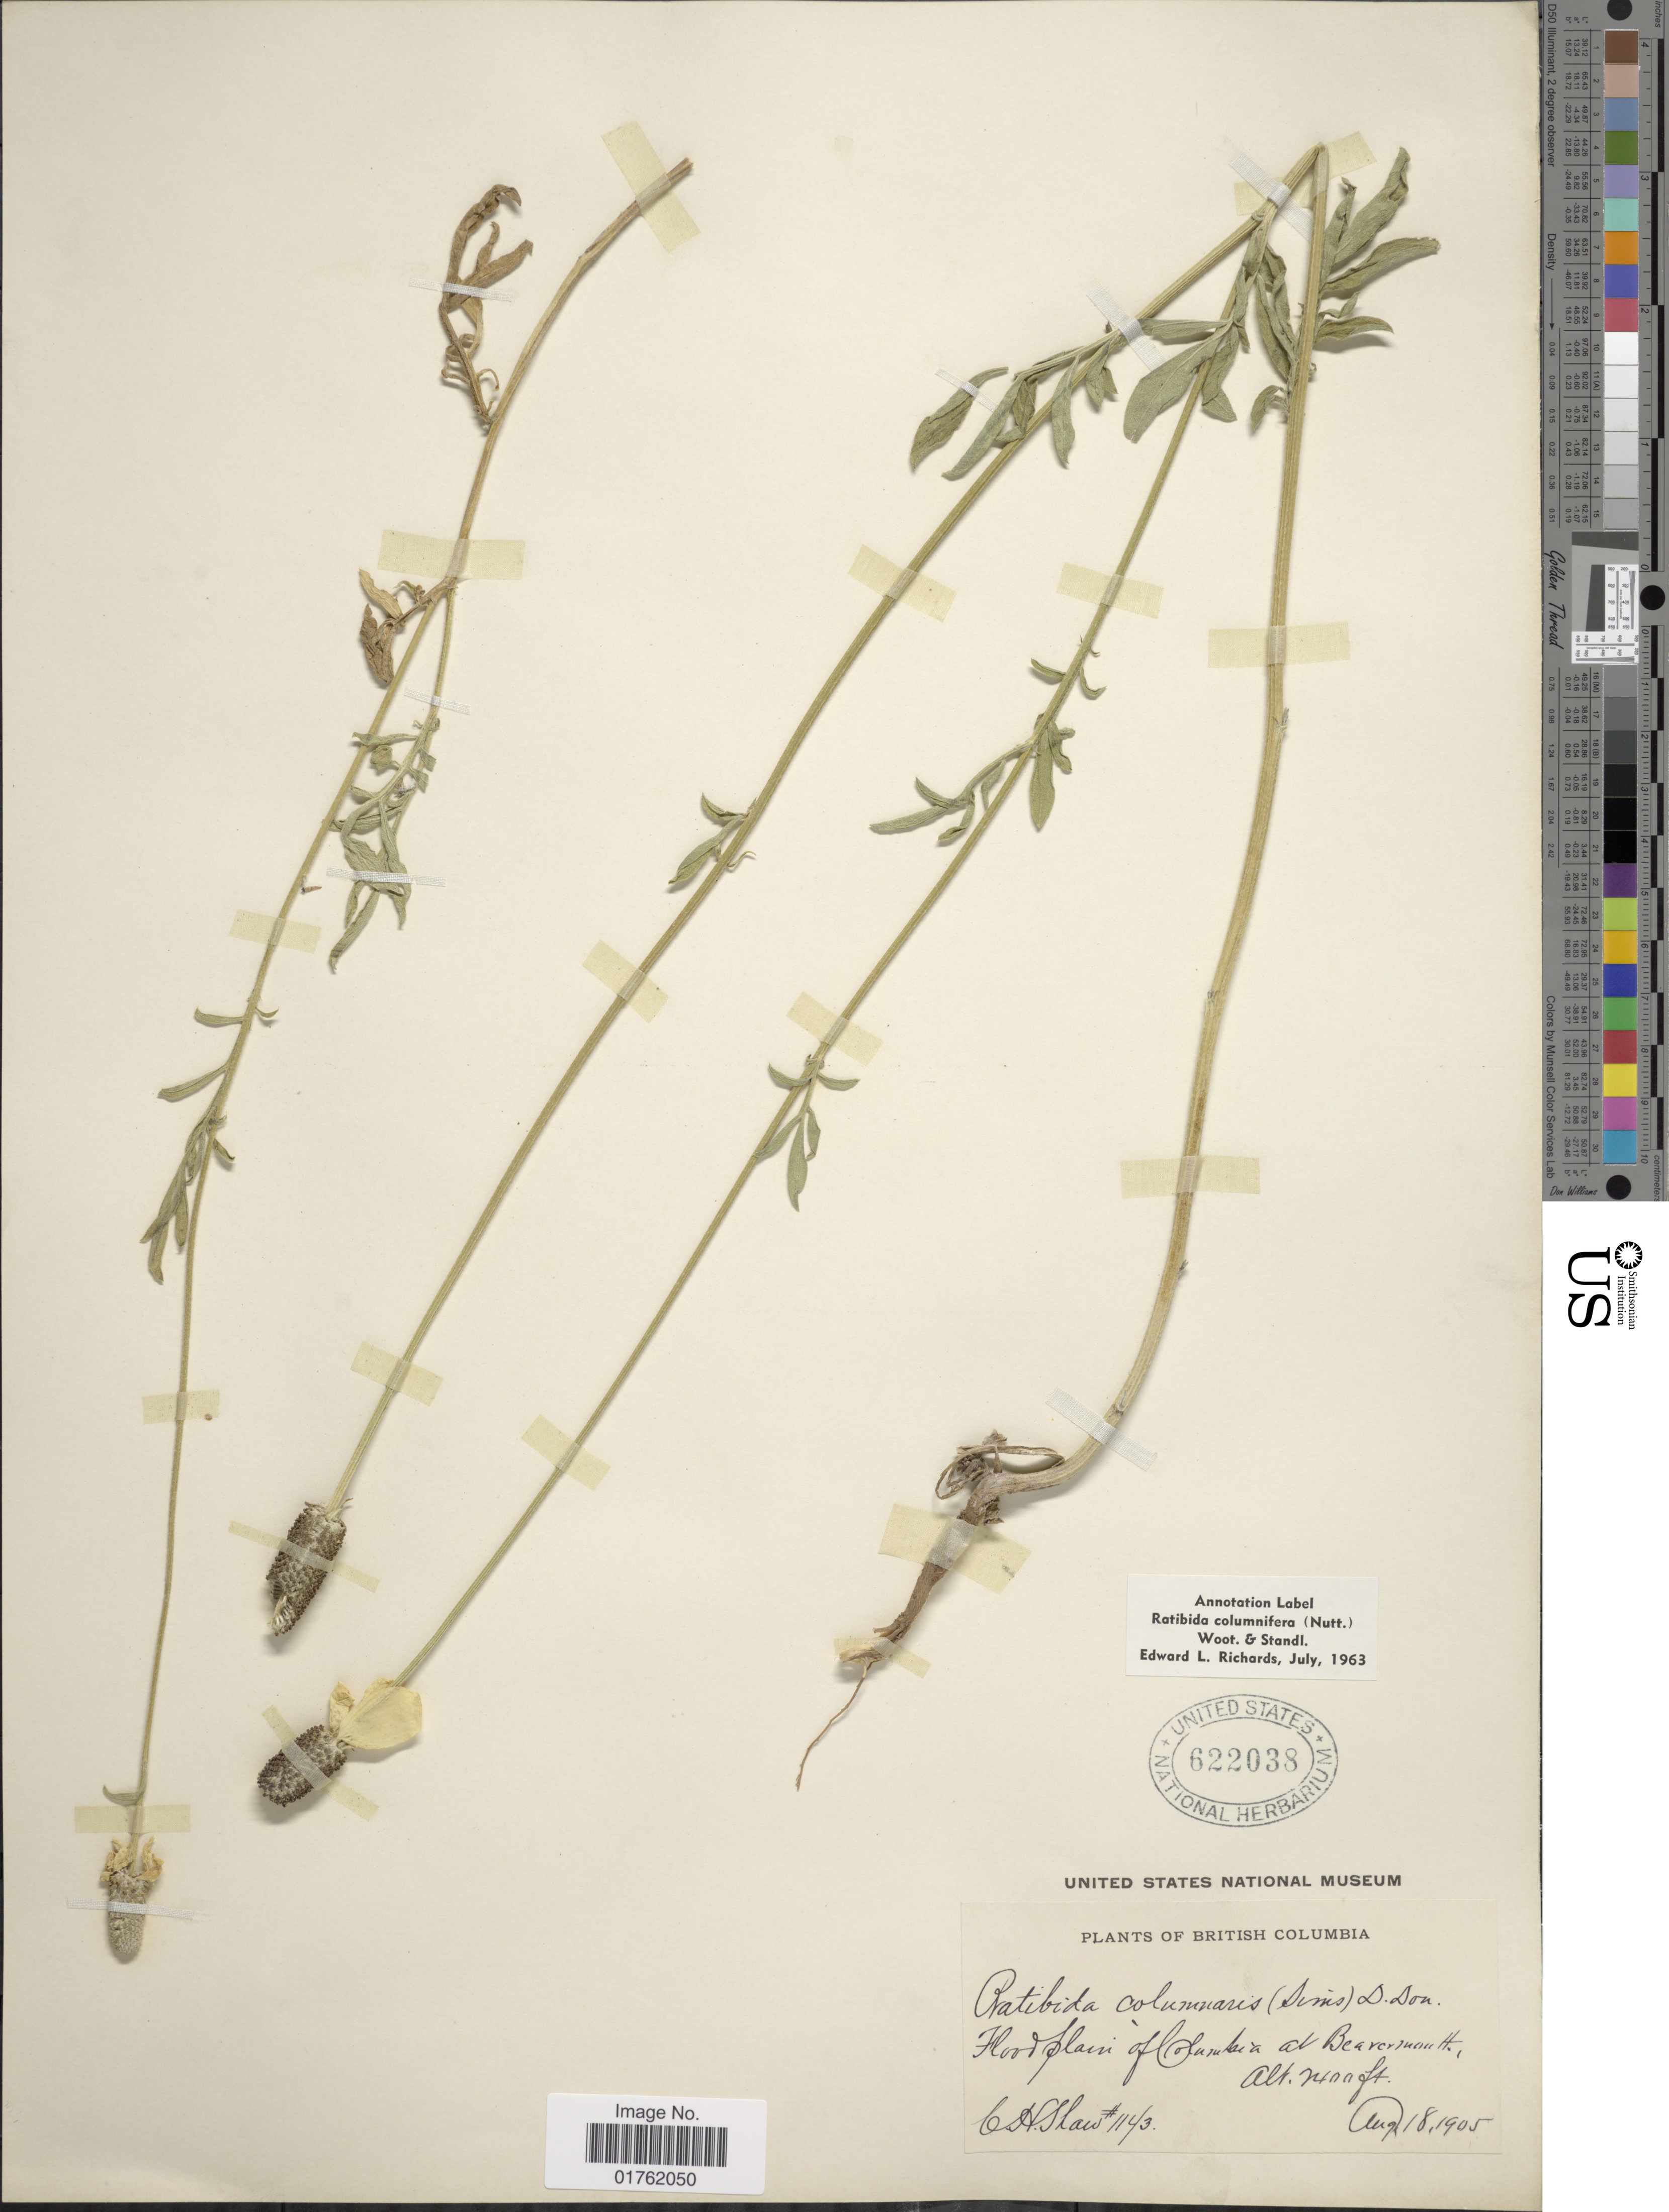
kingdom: Plantae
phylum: Tracheophyta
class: Magnoliopsida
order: Asterales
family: Asteraceae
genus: Ratibida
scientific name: Ratibida columnaris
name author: (Pursh) D. Don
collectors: C. H. Shaw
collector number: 1143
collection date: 1905-08-18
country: Canada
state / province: British Columbia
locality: Flood plain of Columbia at Beavermouth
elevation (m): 732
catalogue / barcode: US 622038